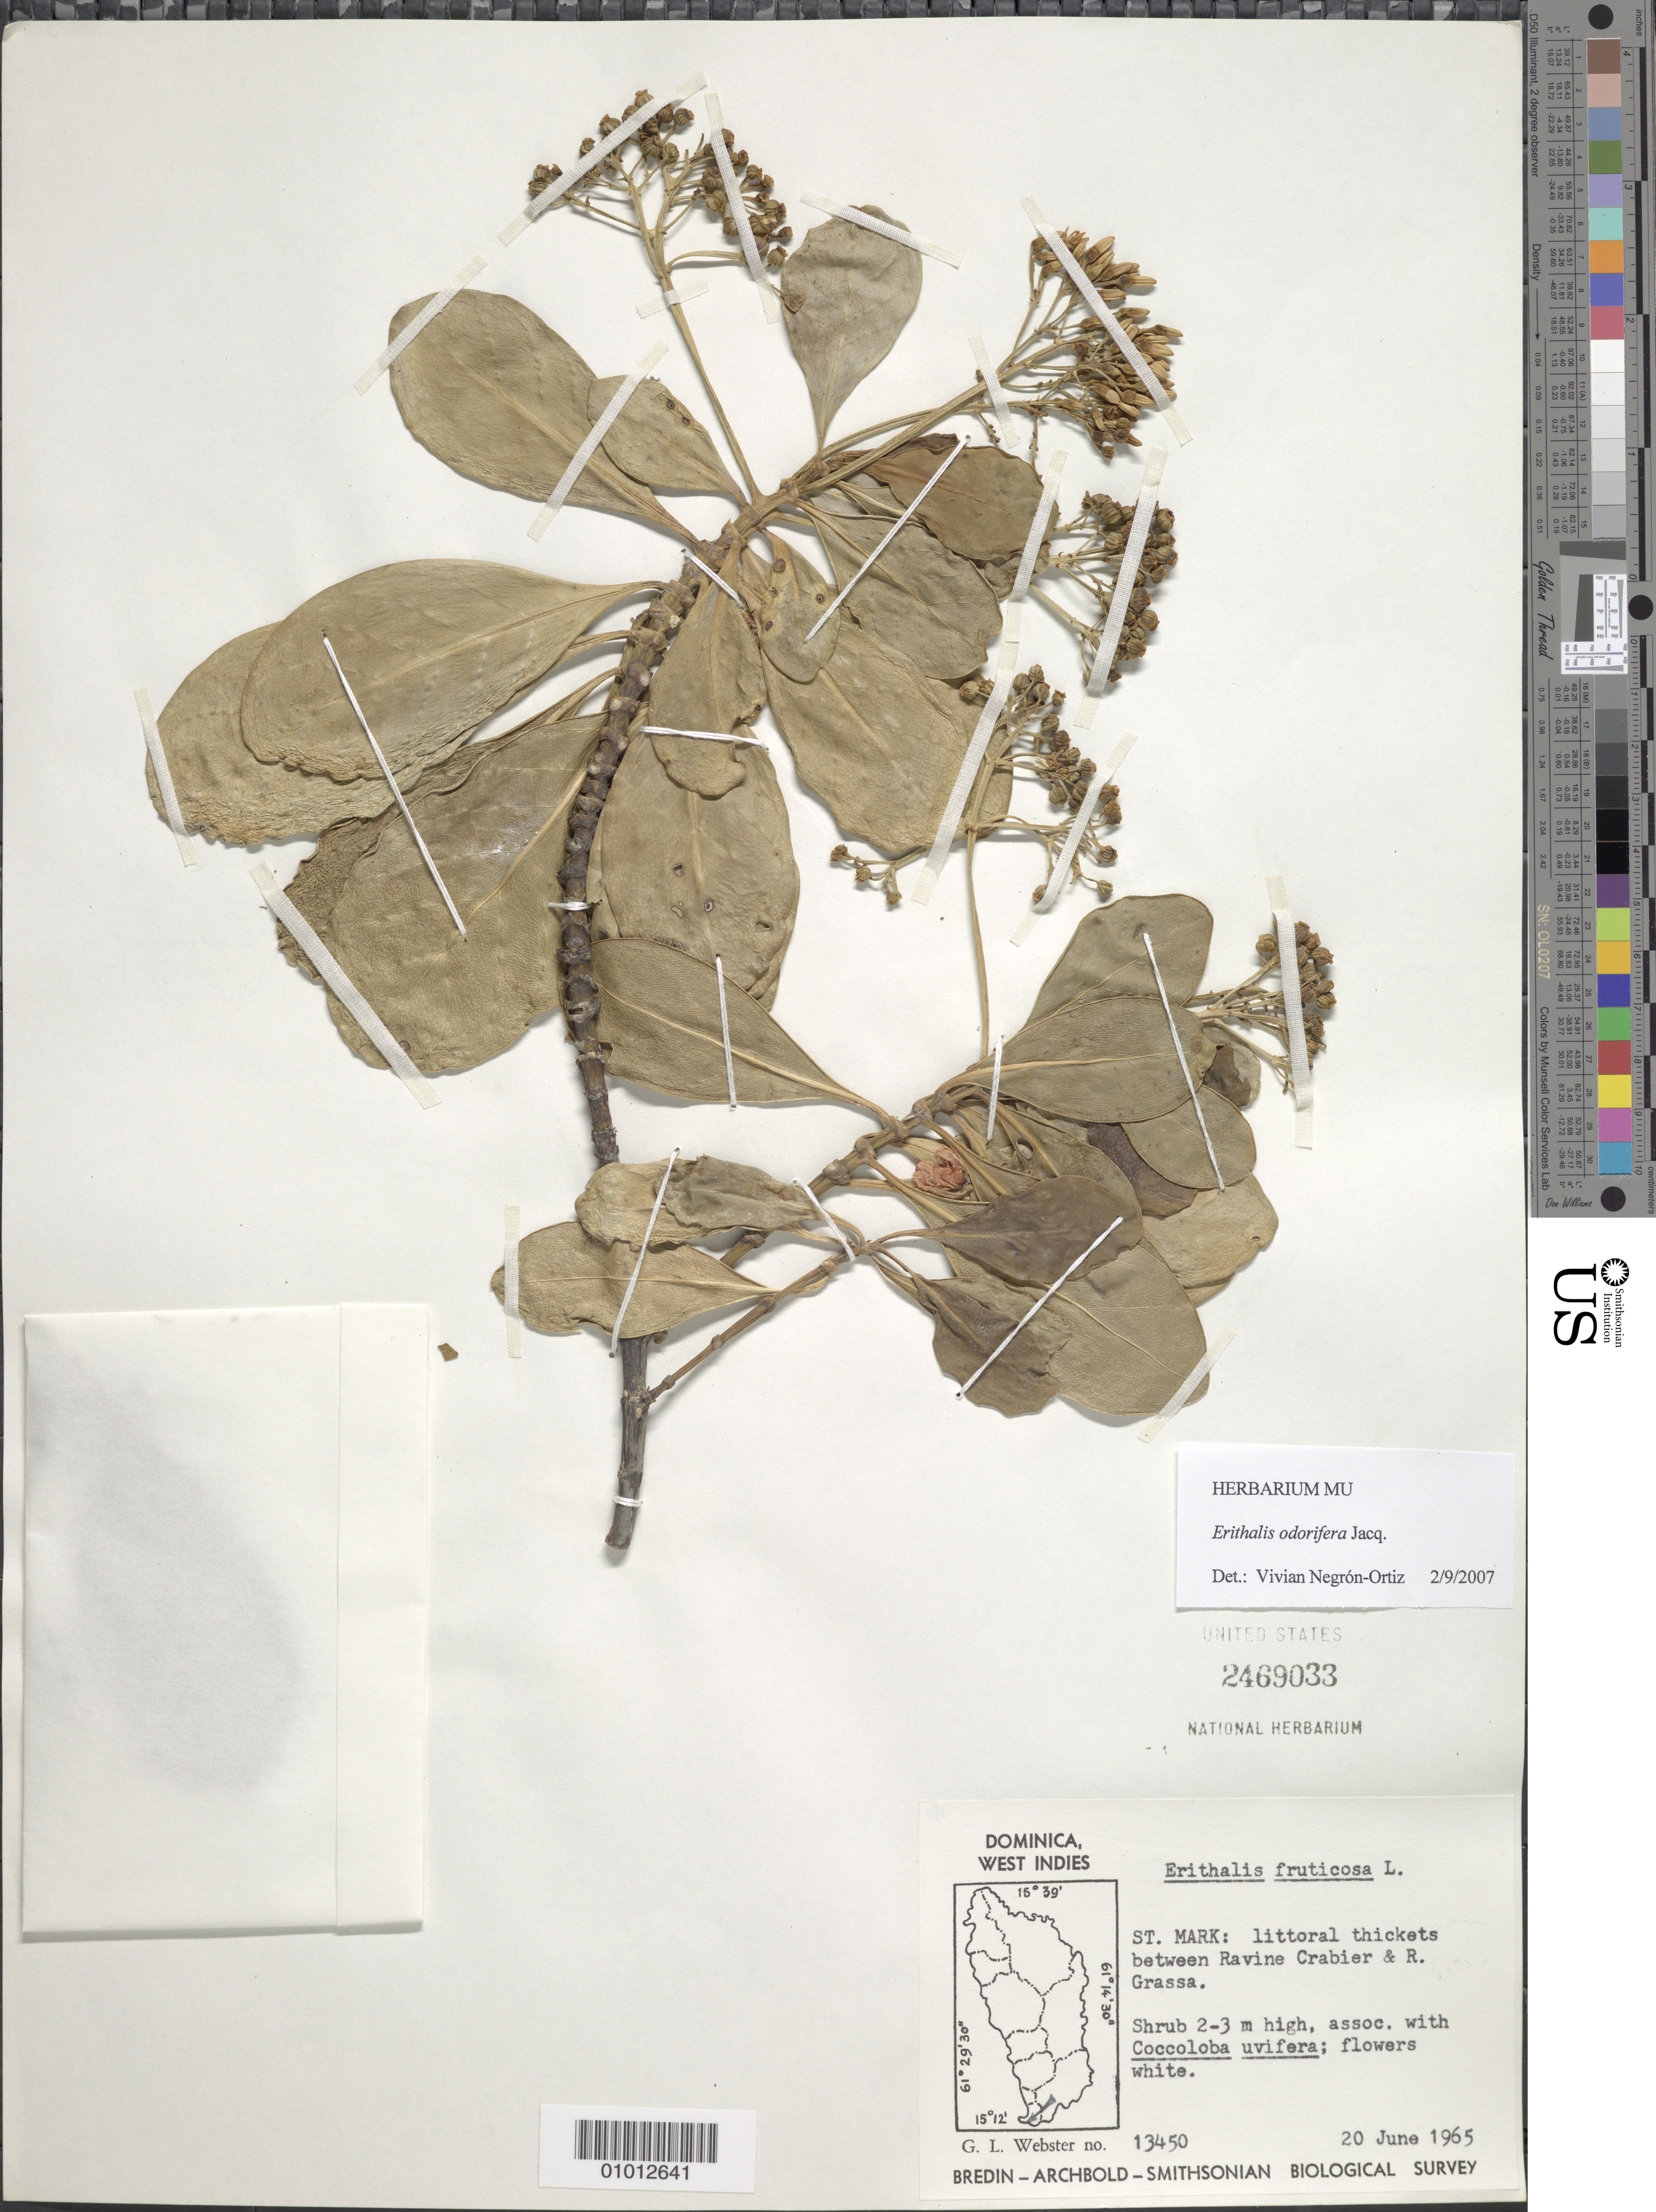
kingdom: Plantae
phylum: Tracheophyta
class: Magnoliopsida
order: Gentianales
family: Rubiaceae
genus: Erithalis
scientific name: Erithalis odorifera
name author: Jacq.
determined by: Negrón-Ortiz, V.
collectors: G. L. Webster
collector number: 13450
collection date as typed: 20 Jun 1965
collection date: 1965-06-20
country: Dominica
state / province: St. Mark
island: Dominica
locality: Between Ravine Cragier and R. Grassa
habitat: Littoral thickets; assoc. with Coccoloba uvifera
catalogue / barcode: US 2469033